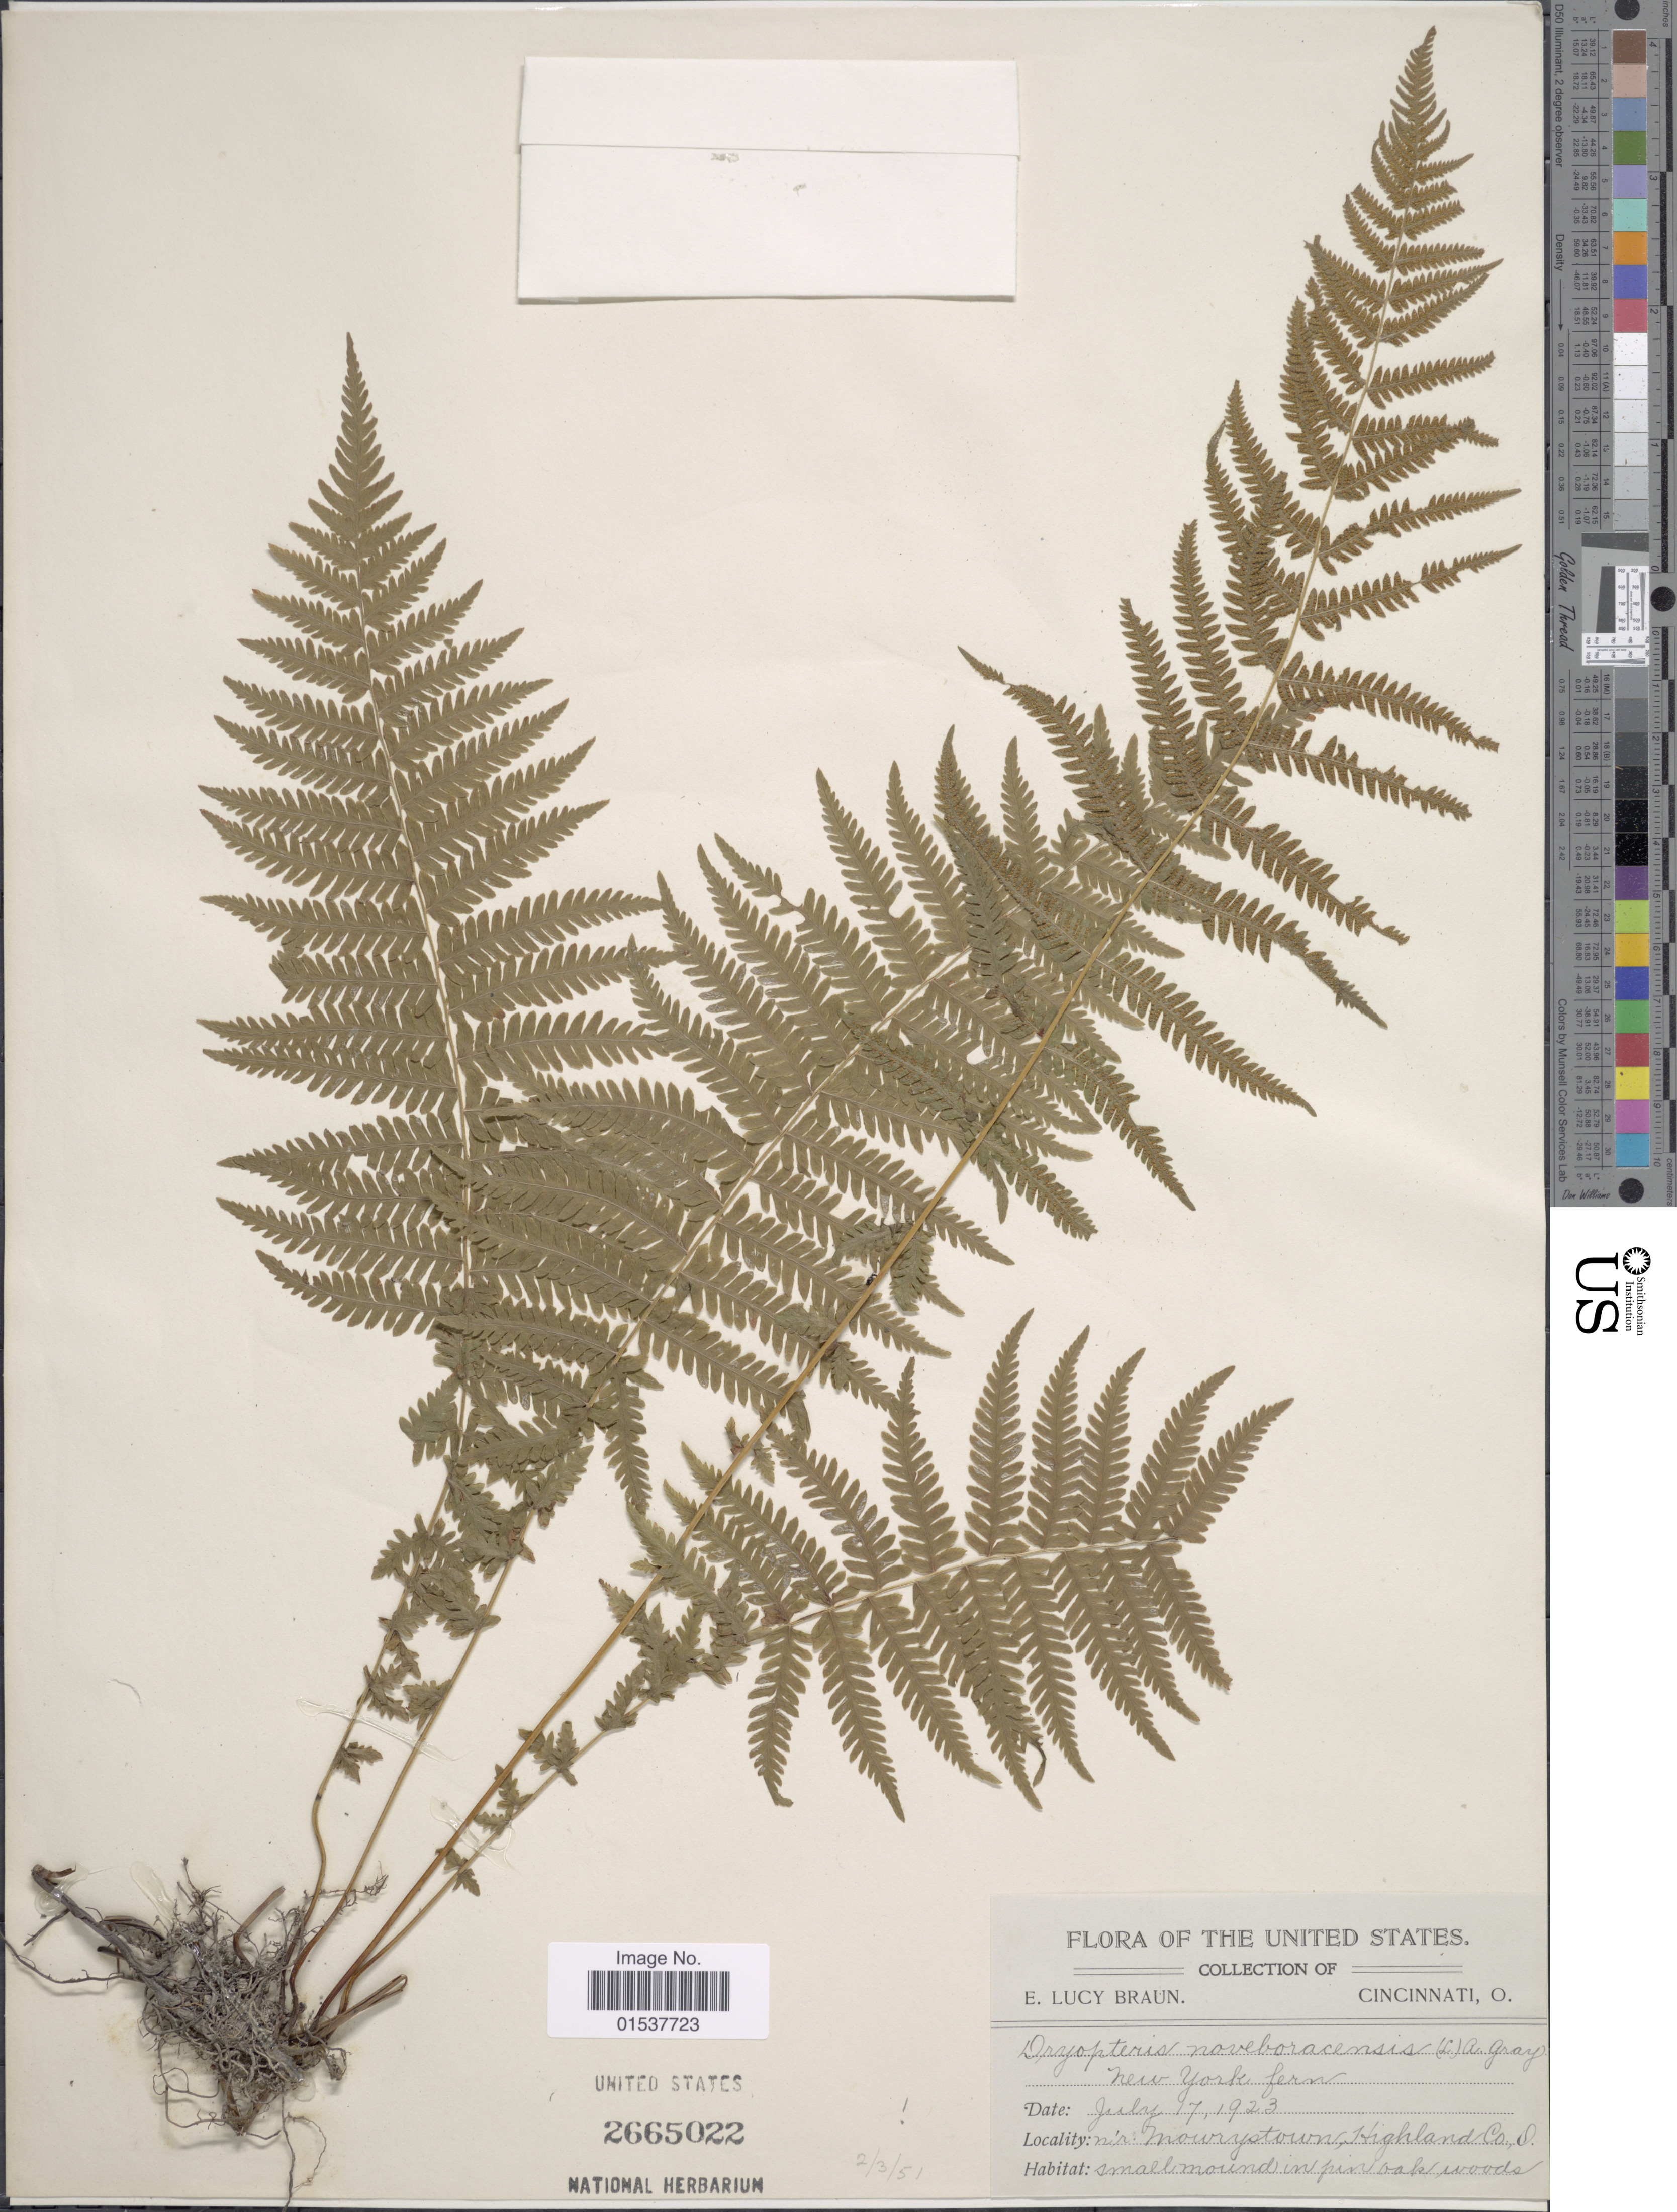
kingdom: Plantae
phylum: Tracheophyta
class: Polypodiopsida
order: Polypodiales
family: Thelypteridaceae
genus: Parathelypteris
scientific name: Parathelypteris noveboracensis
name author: (L.) Ching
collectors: E. L. Braun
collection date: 1923-07-17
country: United States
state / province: Ohio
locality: Nr. Mowrystown, Highland Co.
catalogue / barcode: US 2665022